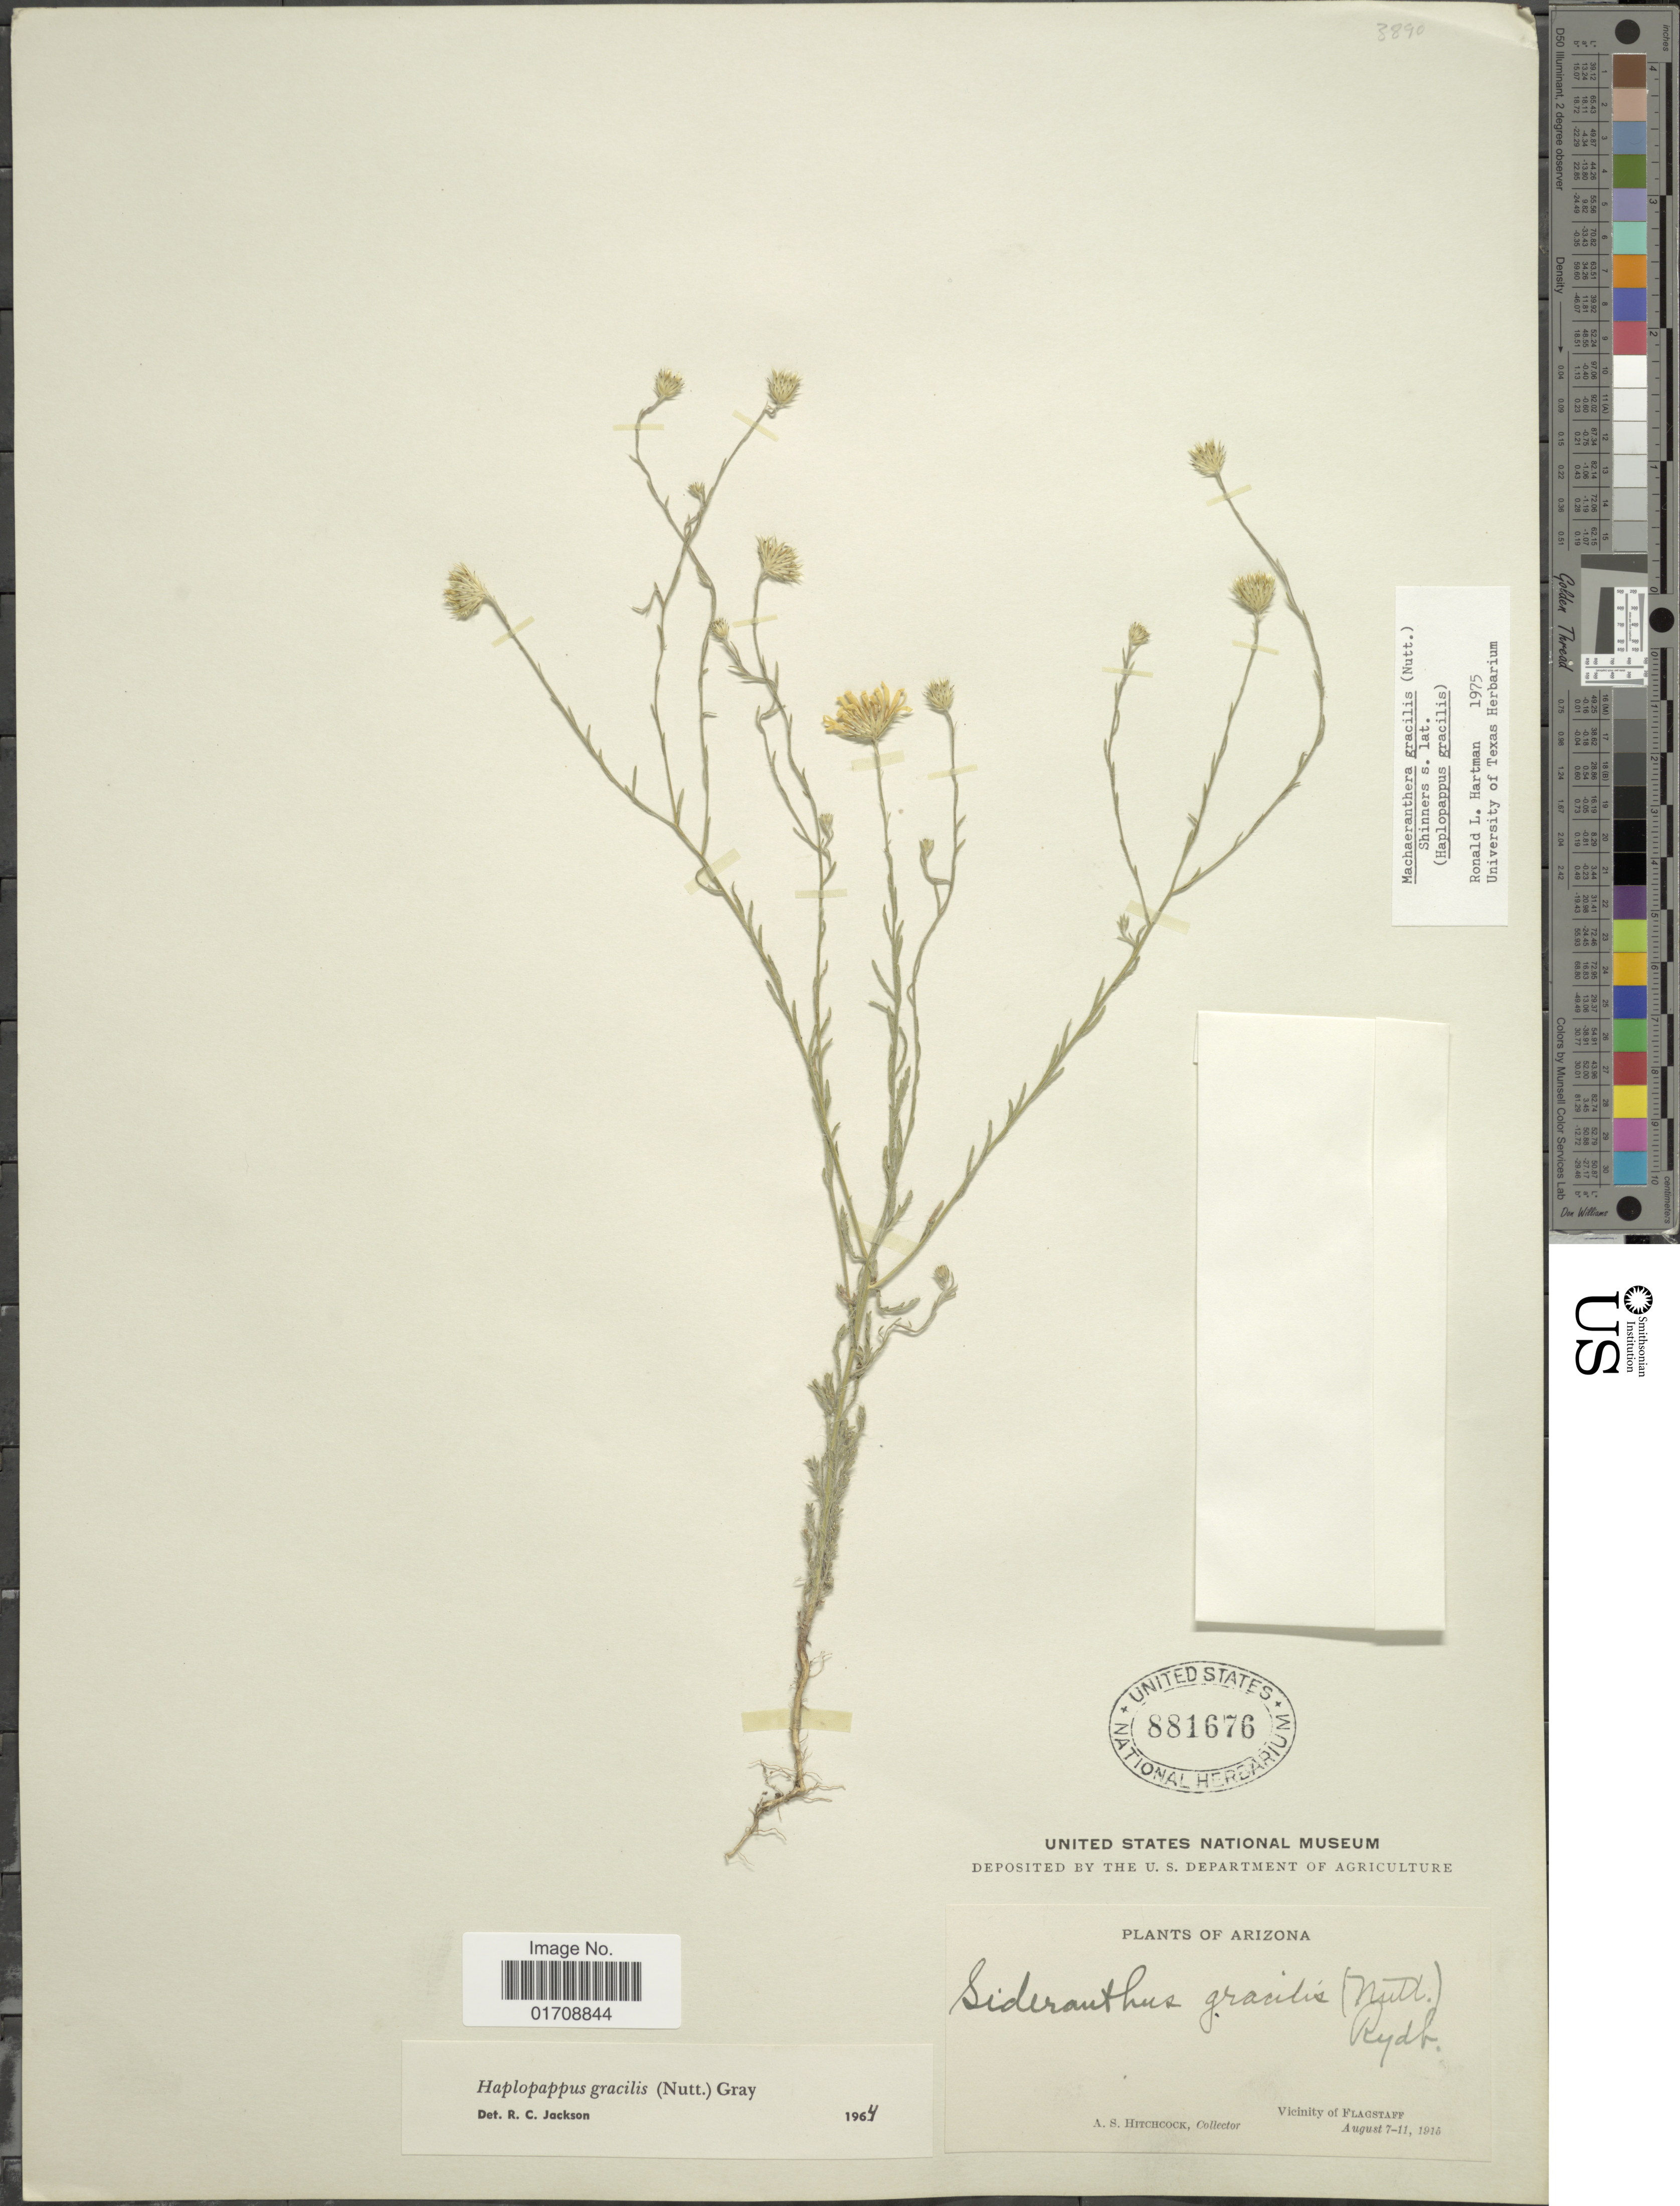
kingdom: Plantae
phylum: Tracheophyta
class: Magnoliopsida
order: Asterales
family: Asteraceae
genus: Machaeranthera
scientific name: Machaeranthera gracilis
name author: (Nutt.) Shinners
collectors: A. S. Hitchcock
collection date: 1915-08-07/1915-08-11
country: United States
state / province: Arizona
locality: Vicinity of Flagstaff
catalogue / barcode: US 881676